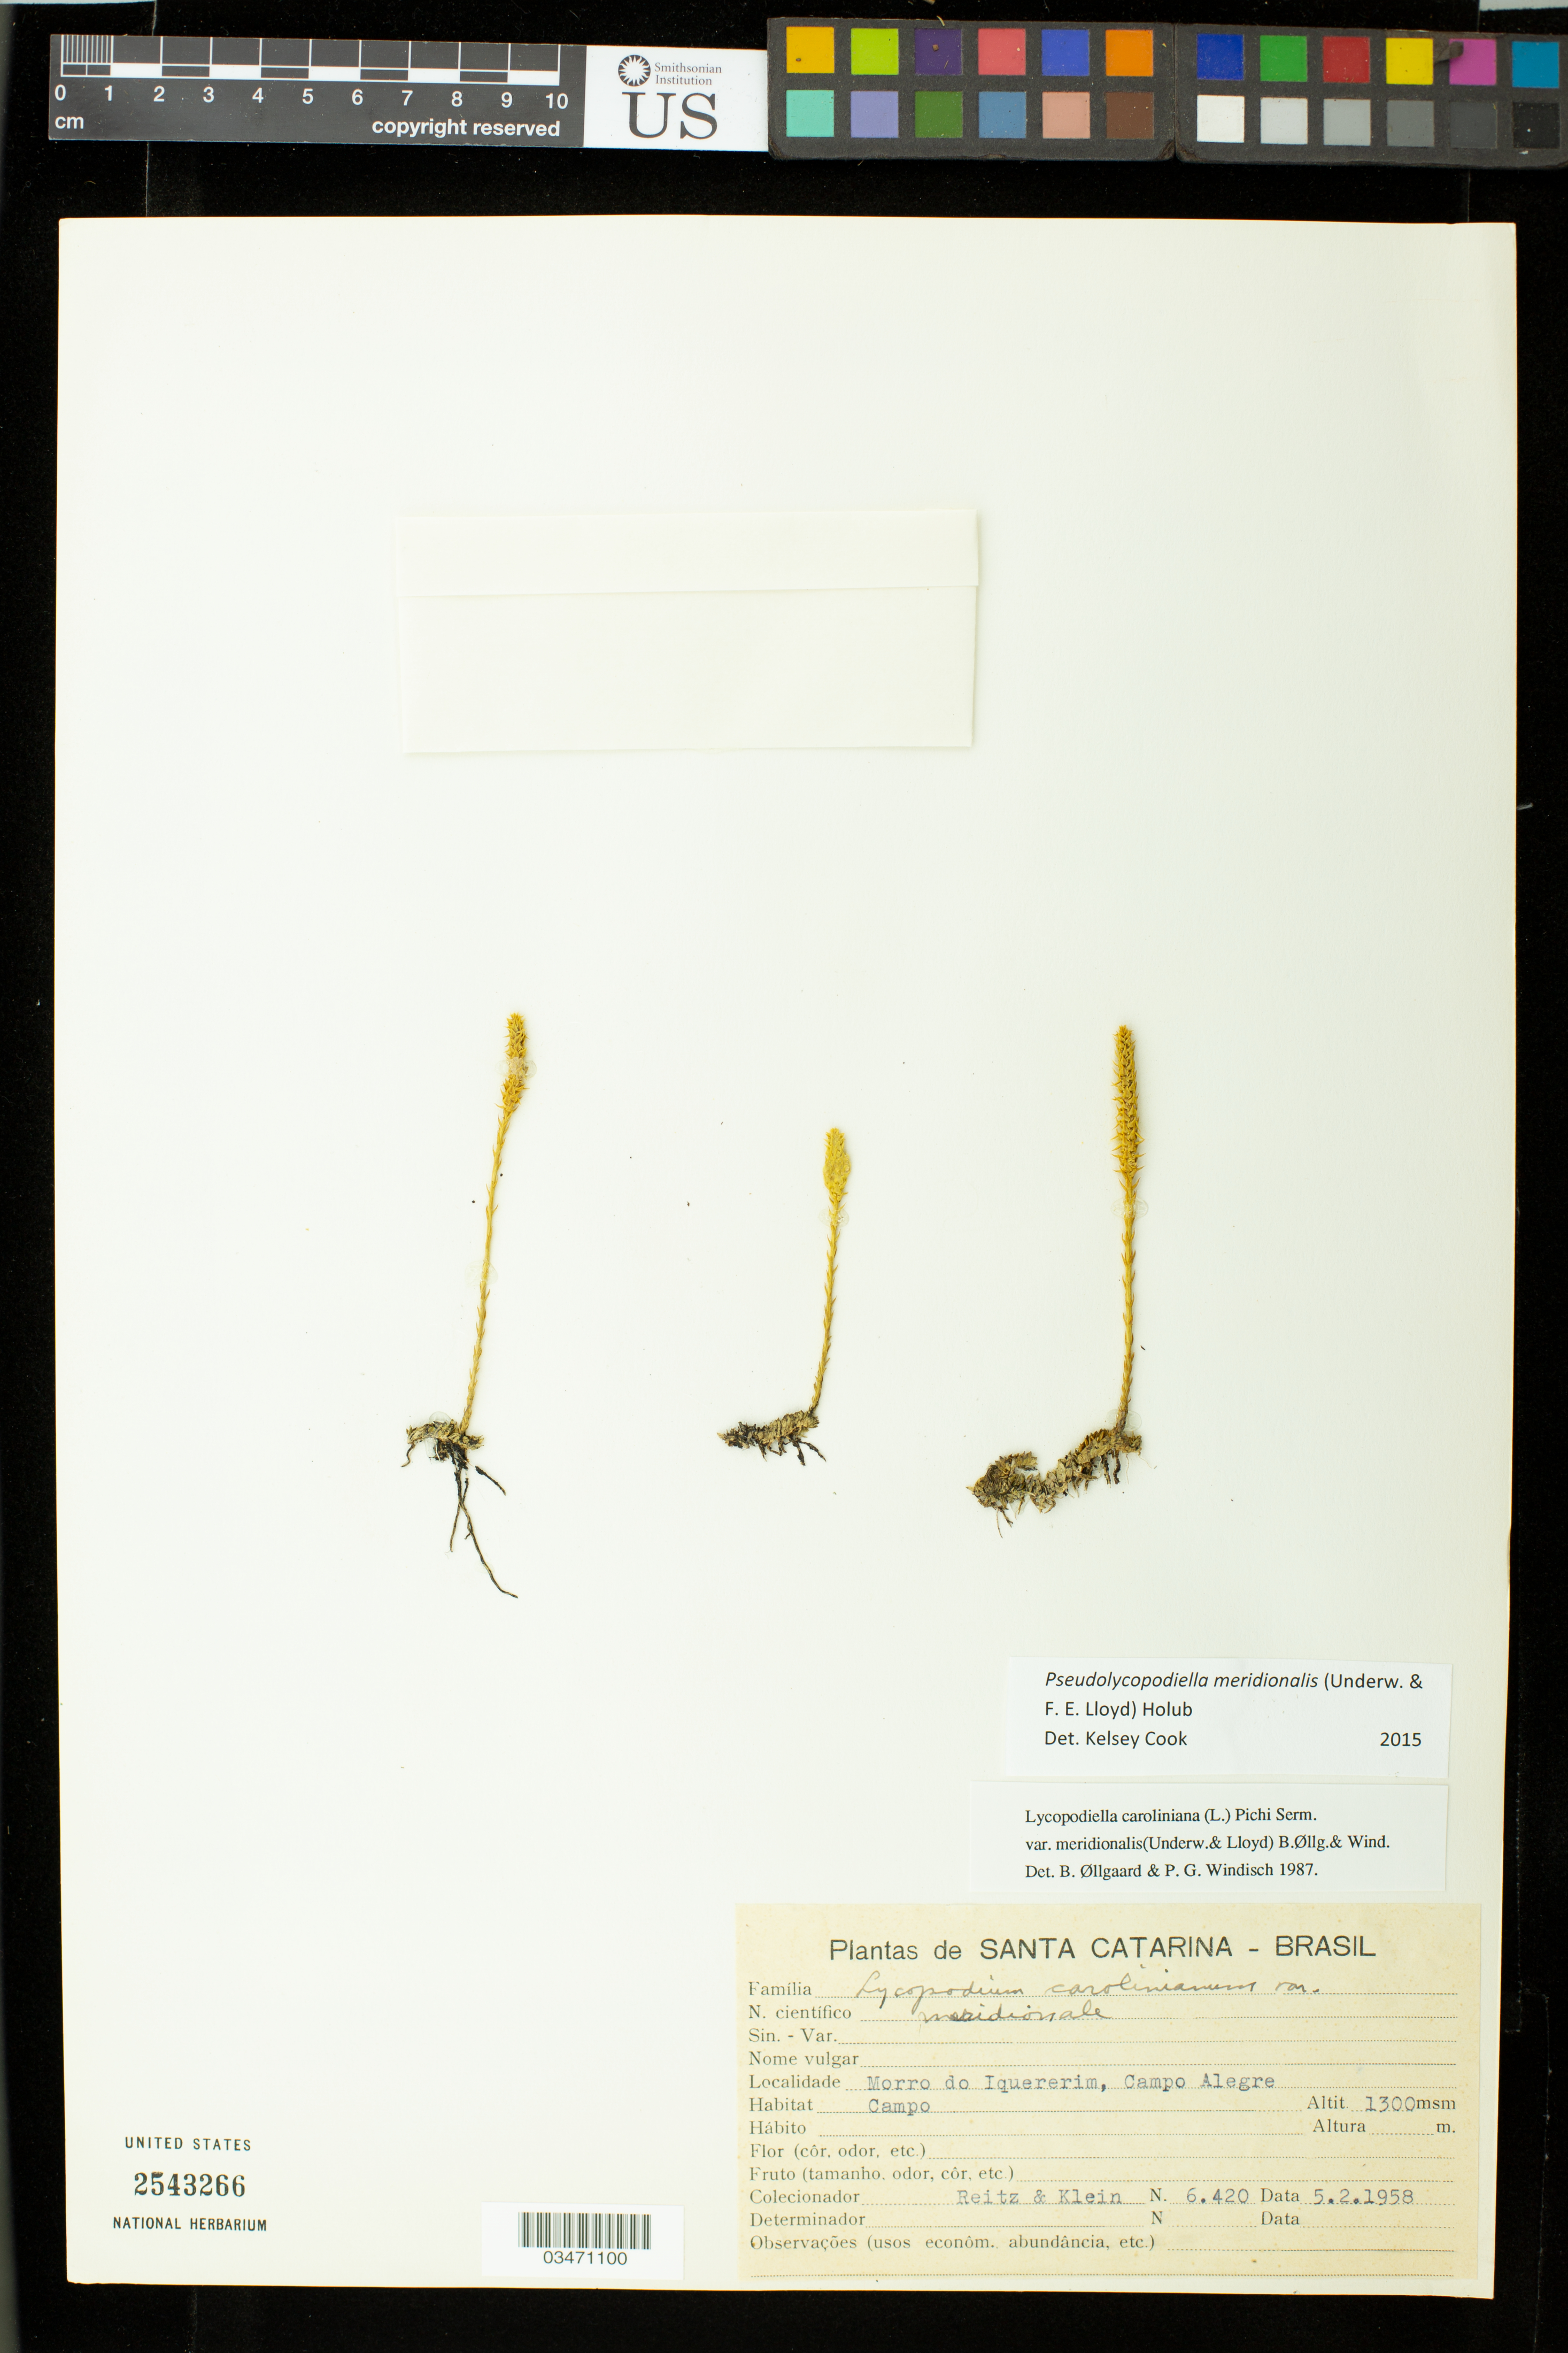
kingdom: Plantae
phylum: Tracheophyta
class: Lycopodiopsida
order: Lycopodiales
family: Lycopodiaceae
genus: Pseudolycopodiella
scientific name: Pseudolycopodiella meridionalis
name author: (Underw. & F.E. Lloyd) Holub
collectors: -- Reitz & Klein, --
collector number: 6420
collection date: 1958-05-02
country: Brazil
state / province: Santa Catarina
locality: Morro do Iquererim, Campo Alegre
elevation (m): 1300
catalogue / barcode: US 2543266